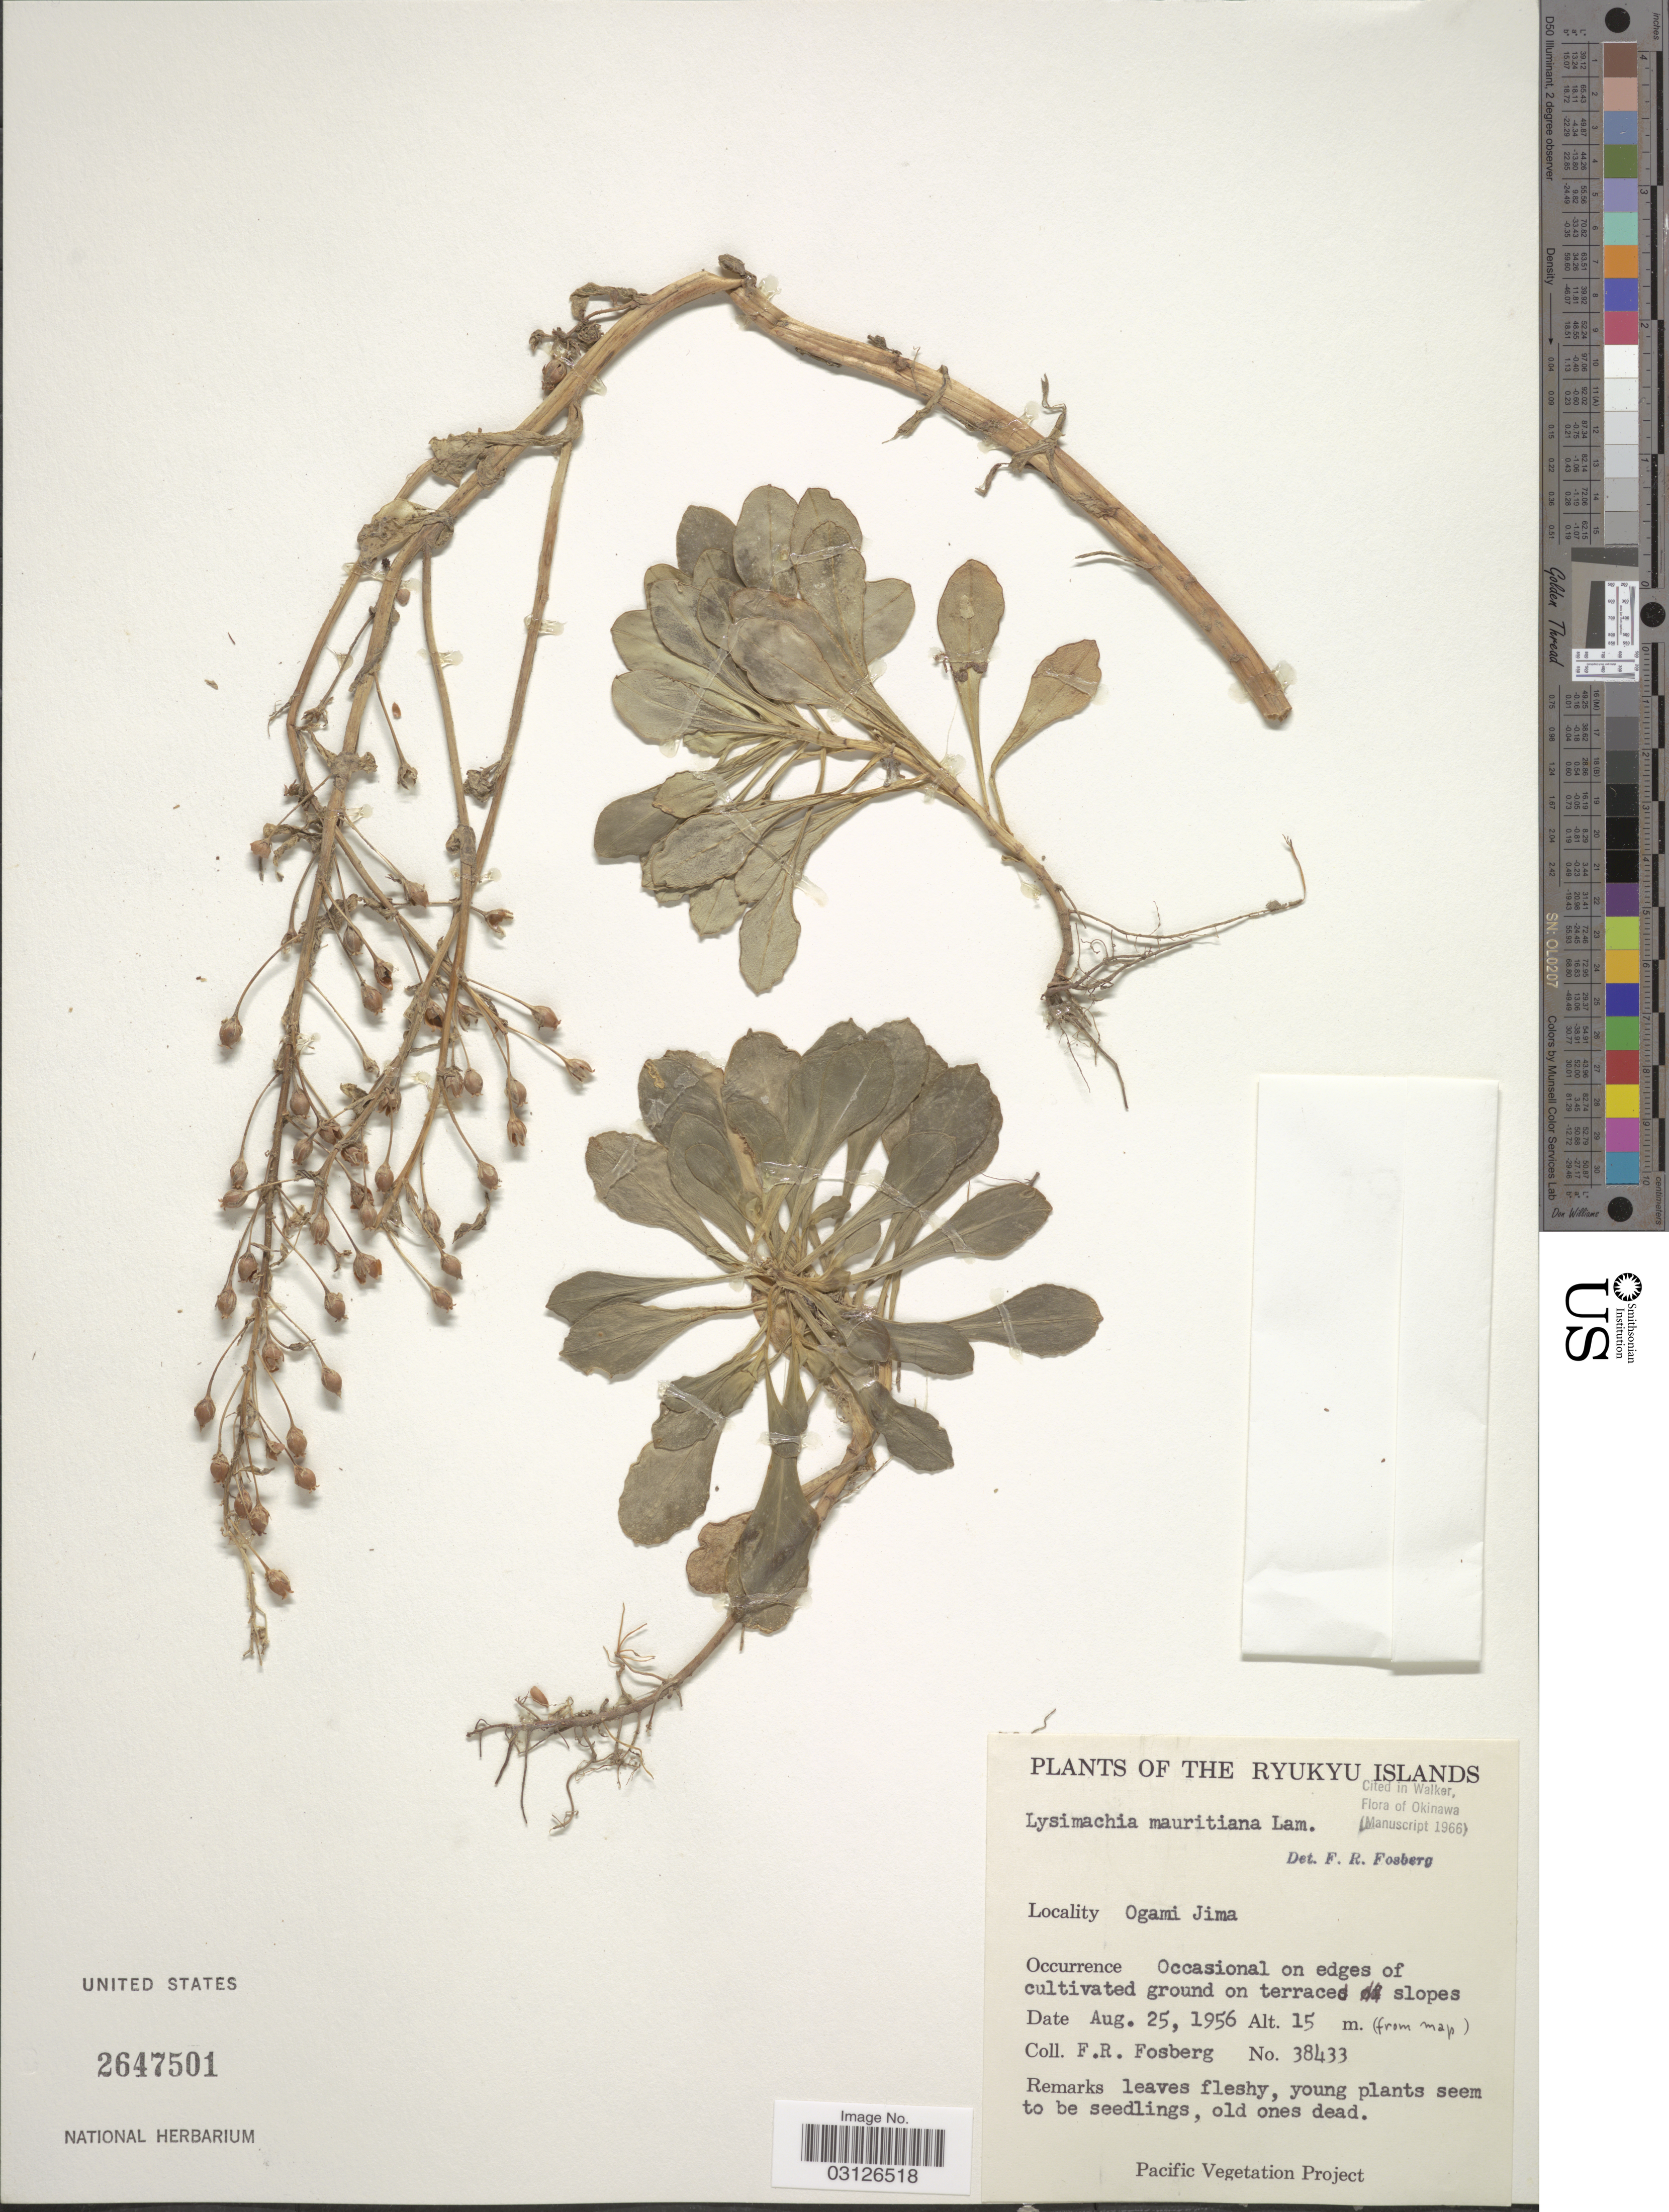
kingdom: Plantae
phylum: Tracheophyta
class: Magnoliopsida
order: Ericales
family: Primulaceae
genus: Lysimachia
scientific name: Lysimachia mauritiana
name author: Lam.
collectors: F. R. Fosberg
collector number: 38433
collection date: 1956-08-25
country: Japan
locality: Ryukyu Islands. Ogami Jima.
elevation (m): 15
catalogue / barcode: US 2647501